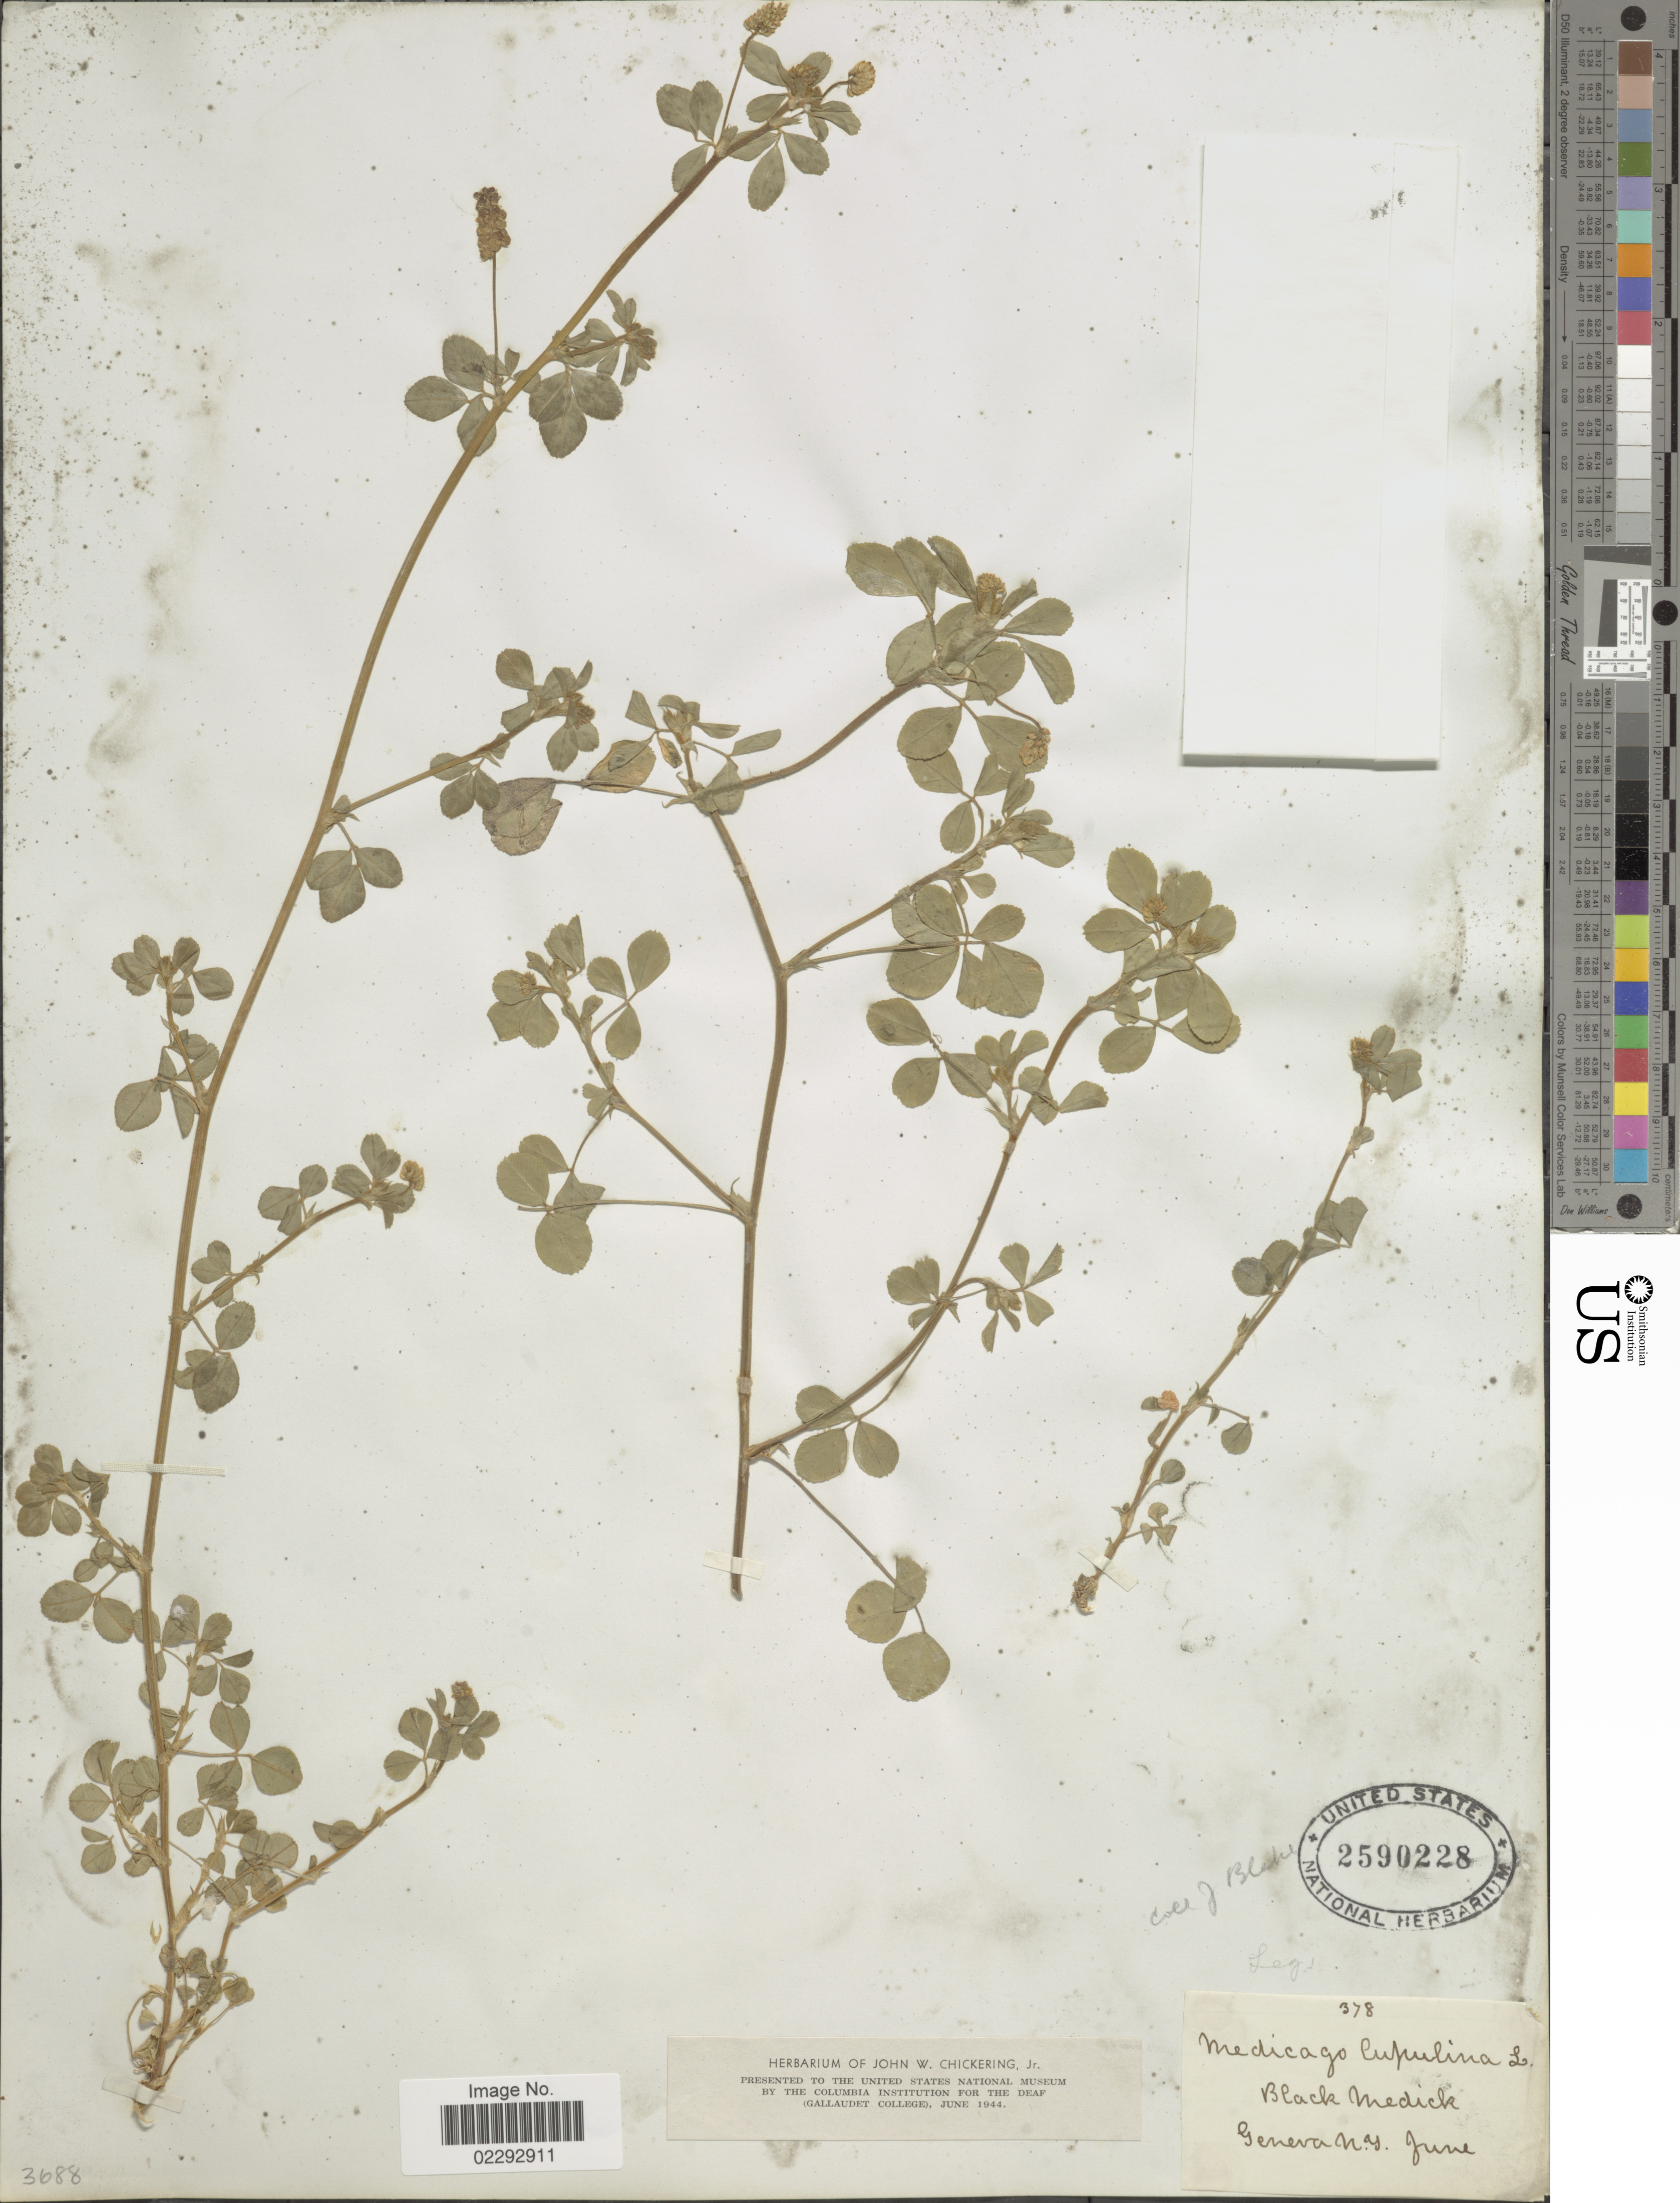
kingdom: Plantae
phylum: Tracheophyta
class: Magnoliopsida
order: Fabales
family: Fabaceae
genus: Medicago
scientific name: Medicago lupulina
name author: L.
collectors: ex herb. J.W. Chickering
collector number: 378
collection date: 1944-06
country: United States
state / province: New York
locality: Black Medick, Geneva N.Y.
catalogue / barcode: US 2590228